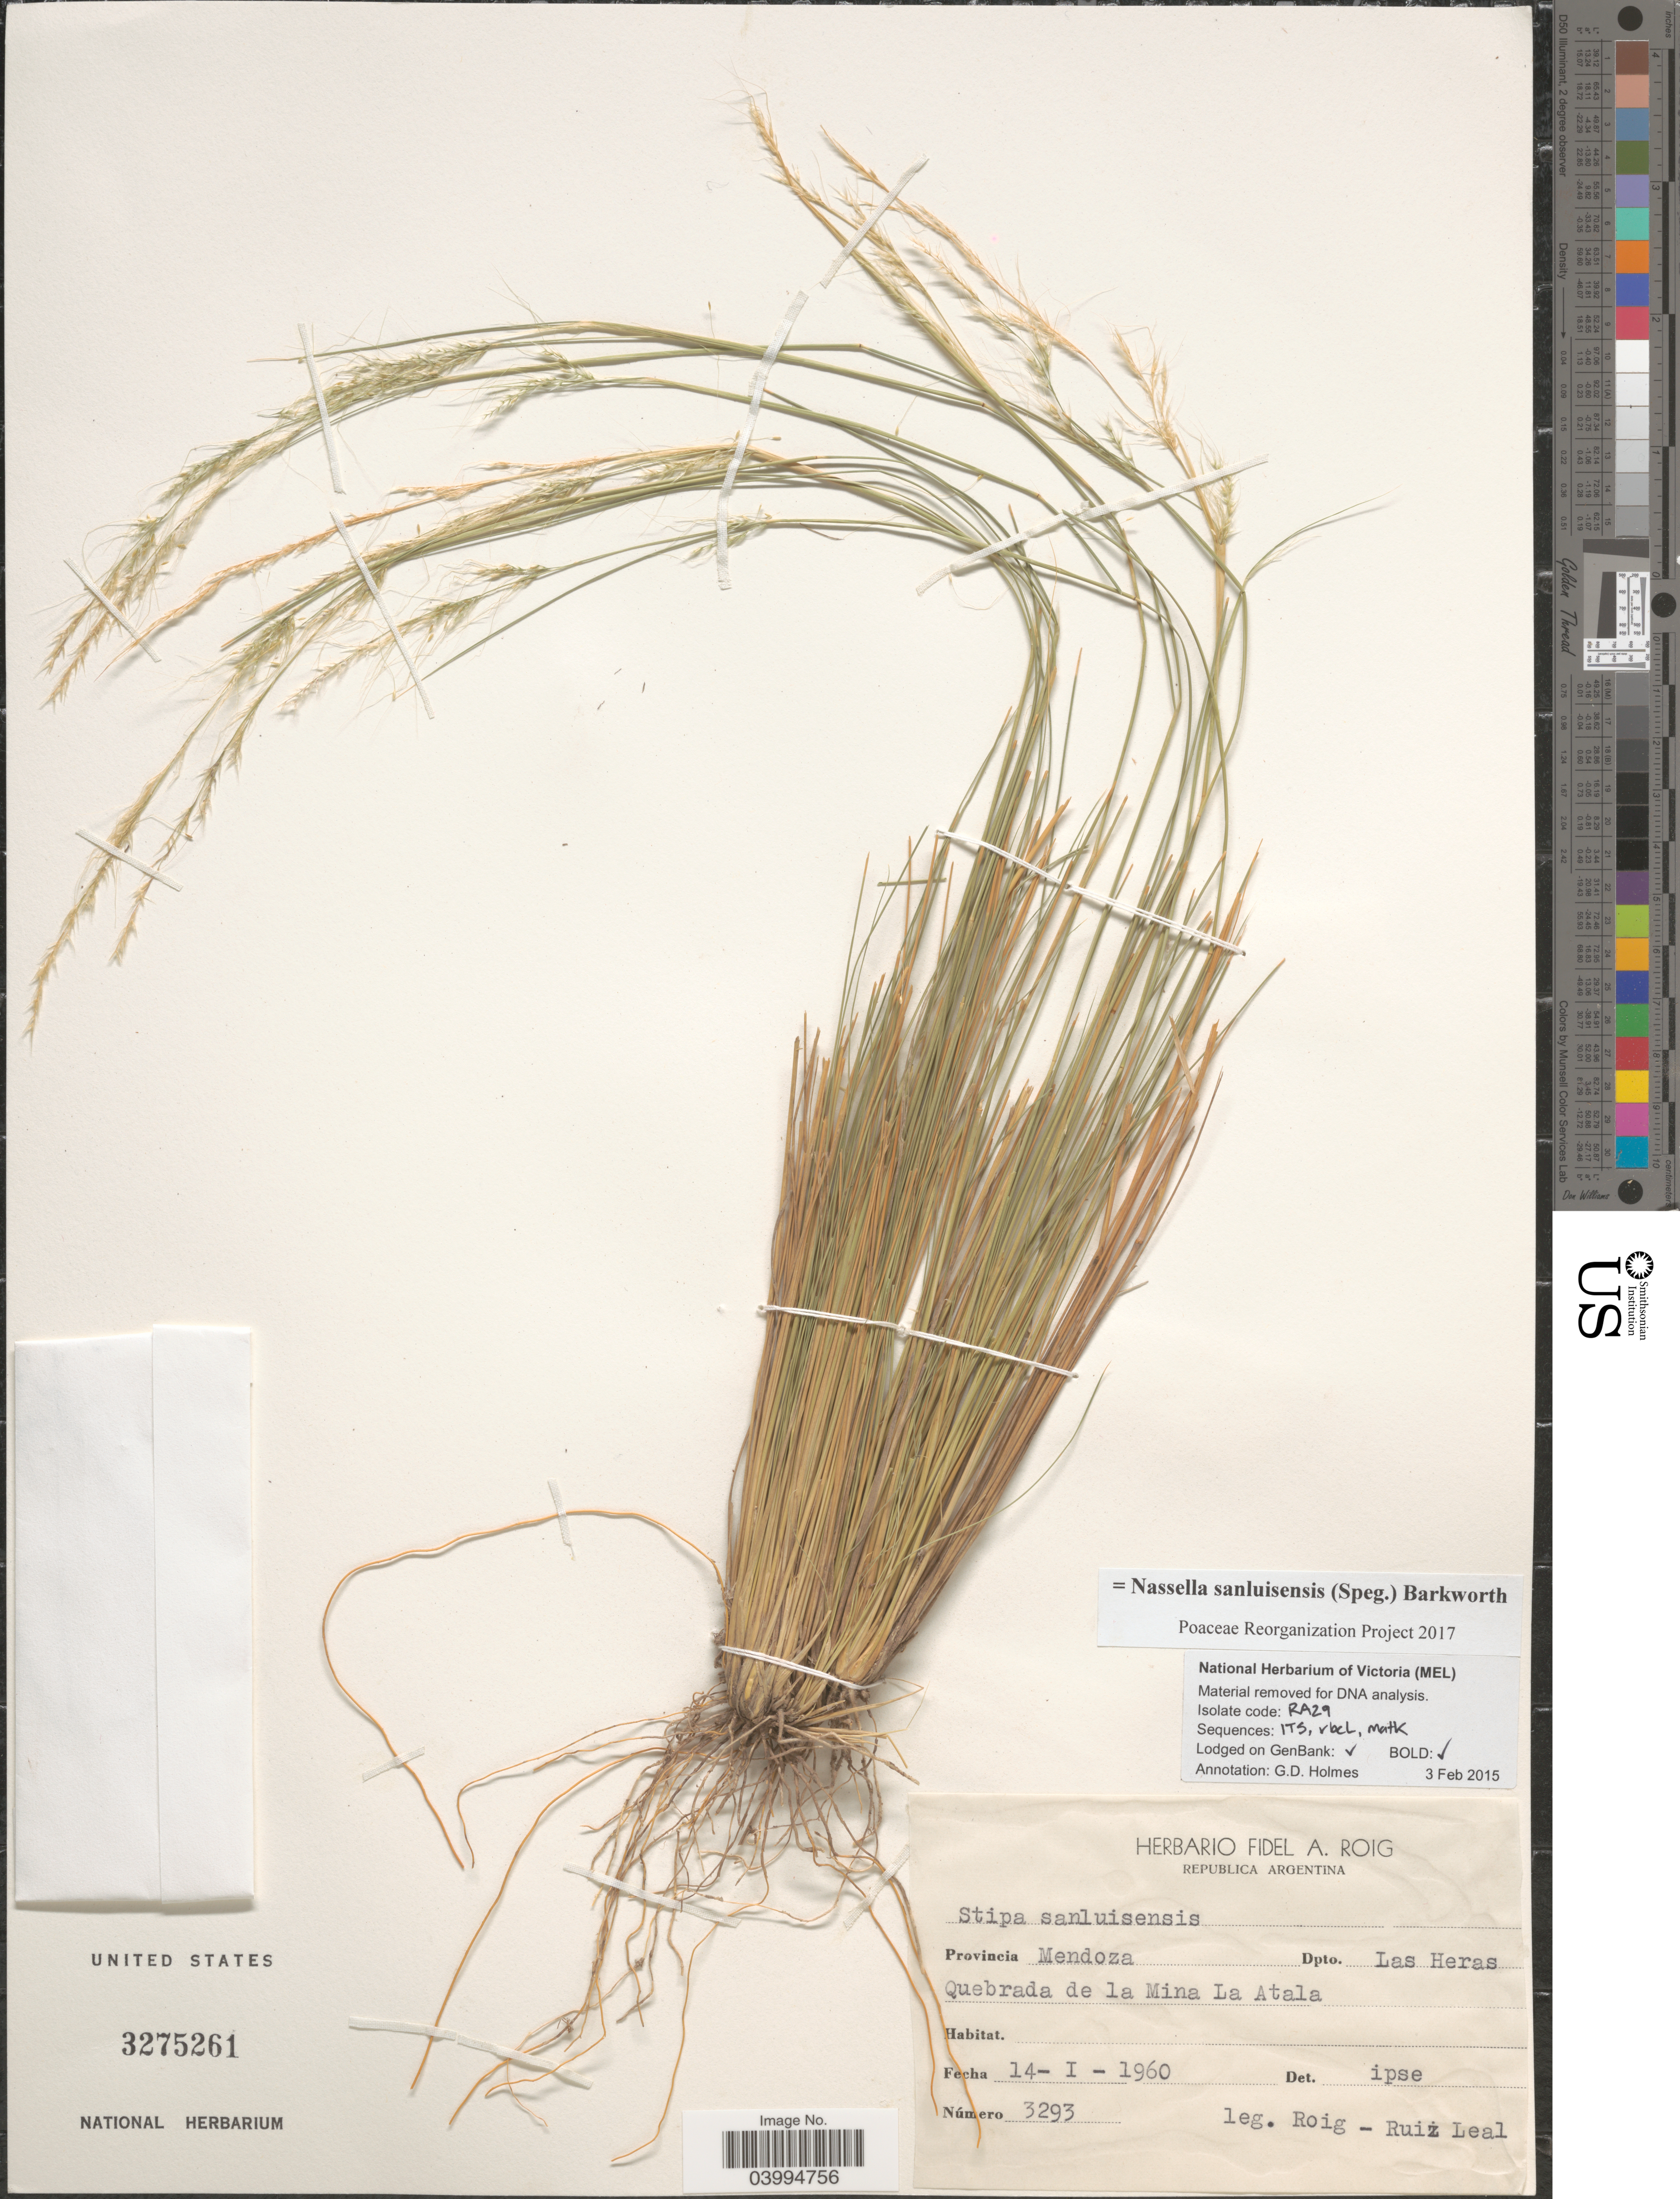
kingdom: Plantae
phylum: Tracheophyta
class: Liliopsida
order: Poales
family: Poaceae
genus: Nassella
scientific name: Nassella sanluisensis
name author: (Speg.) Barkworth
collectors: Roig & R. Leal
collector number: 3293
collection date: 1960-01-14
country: Argentina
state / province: Mendoza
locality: Dpto. Las Heras. Quebrada de la Mina La Atala.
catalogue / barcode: US 3275261